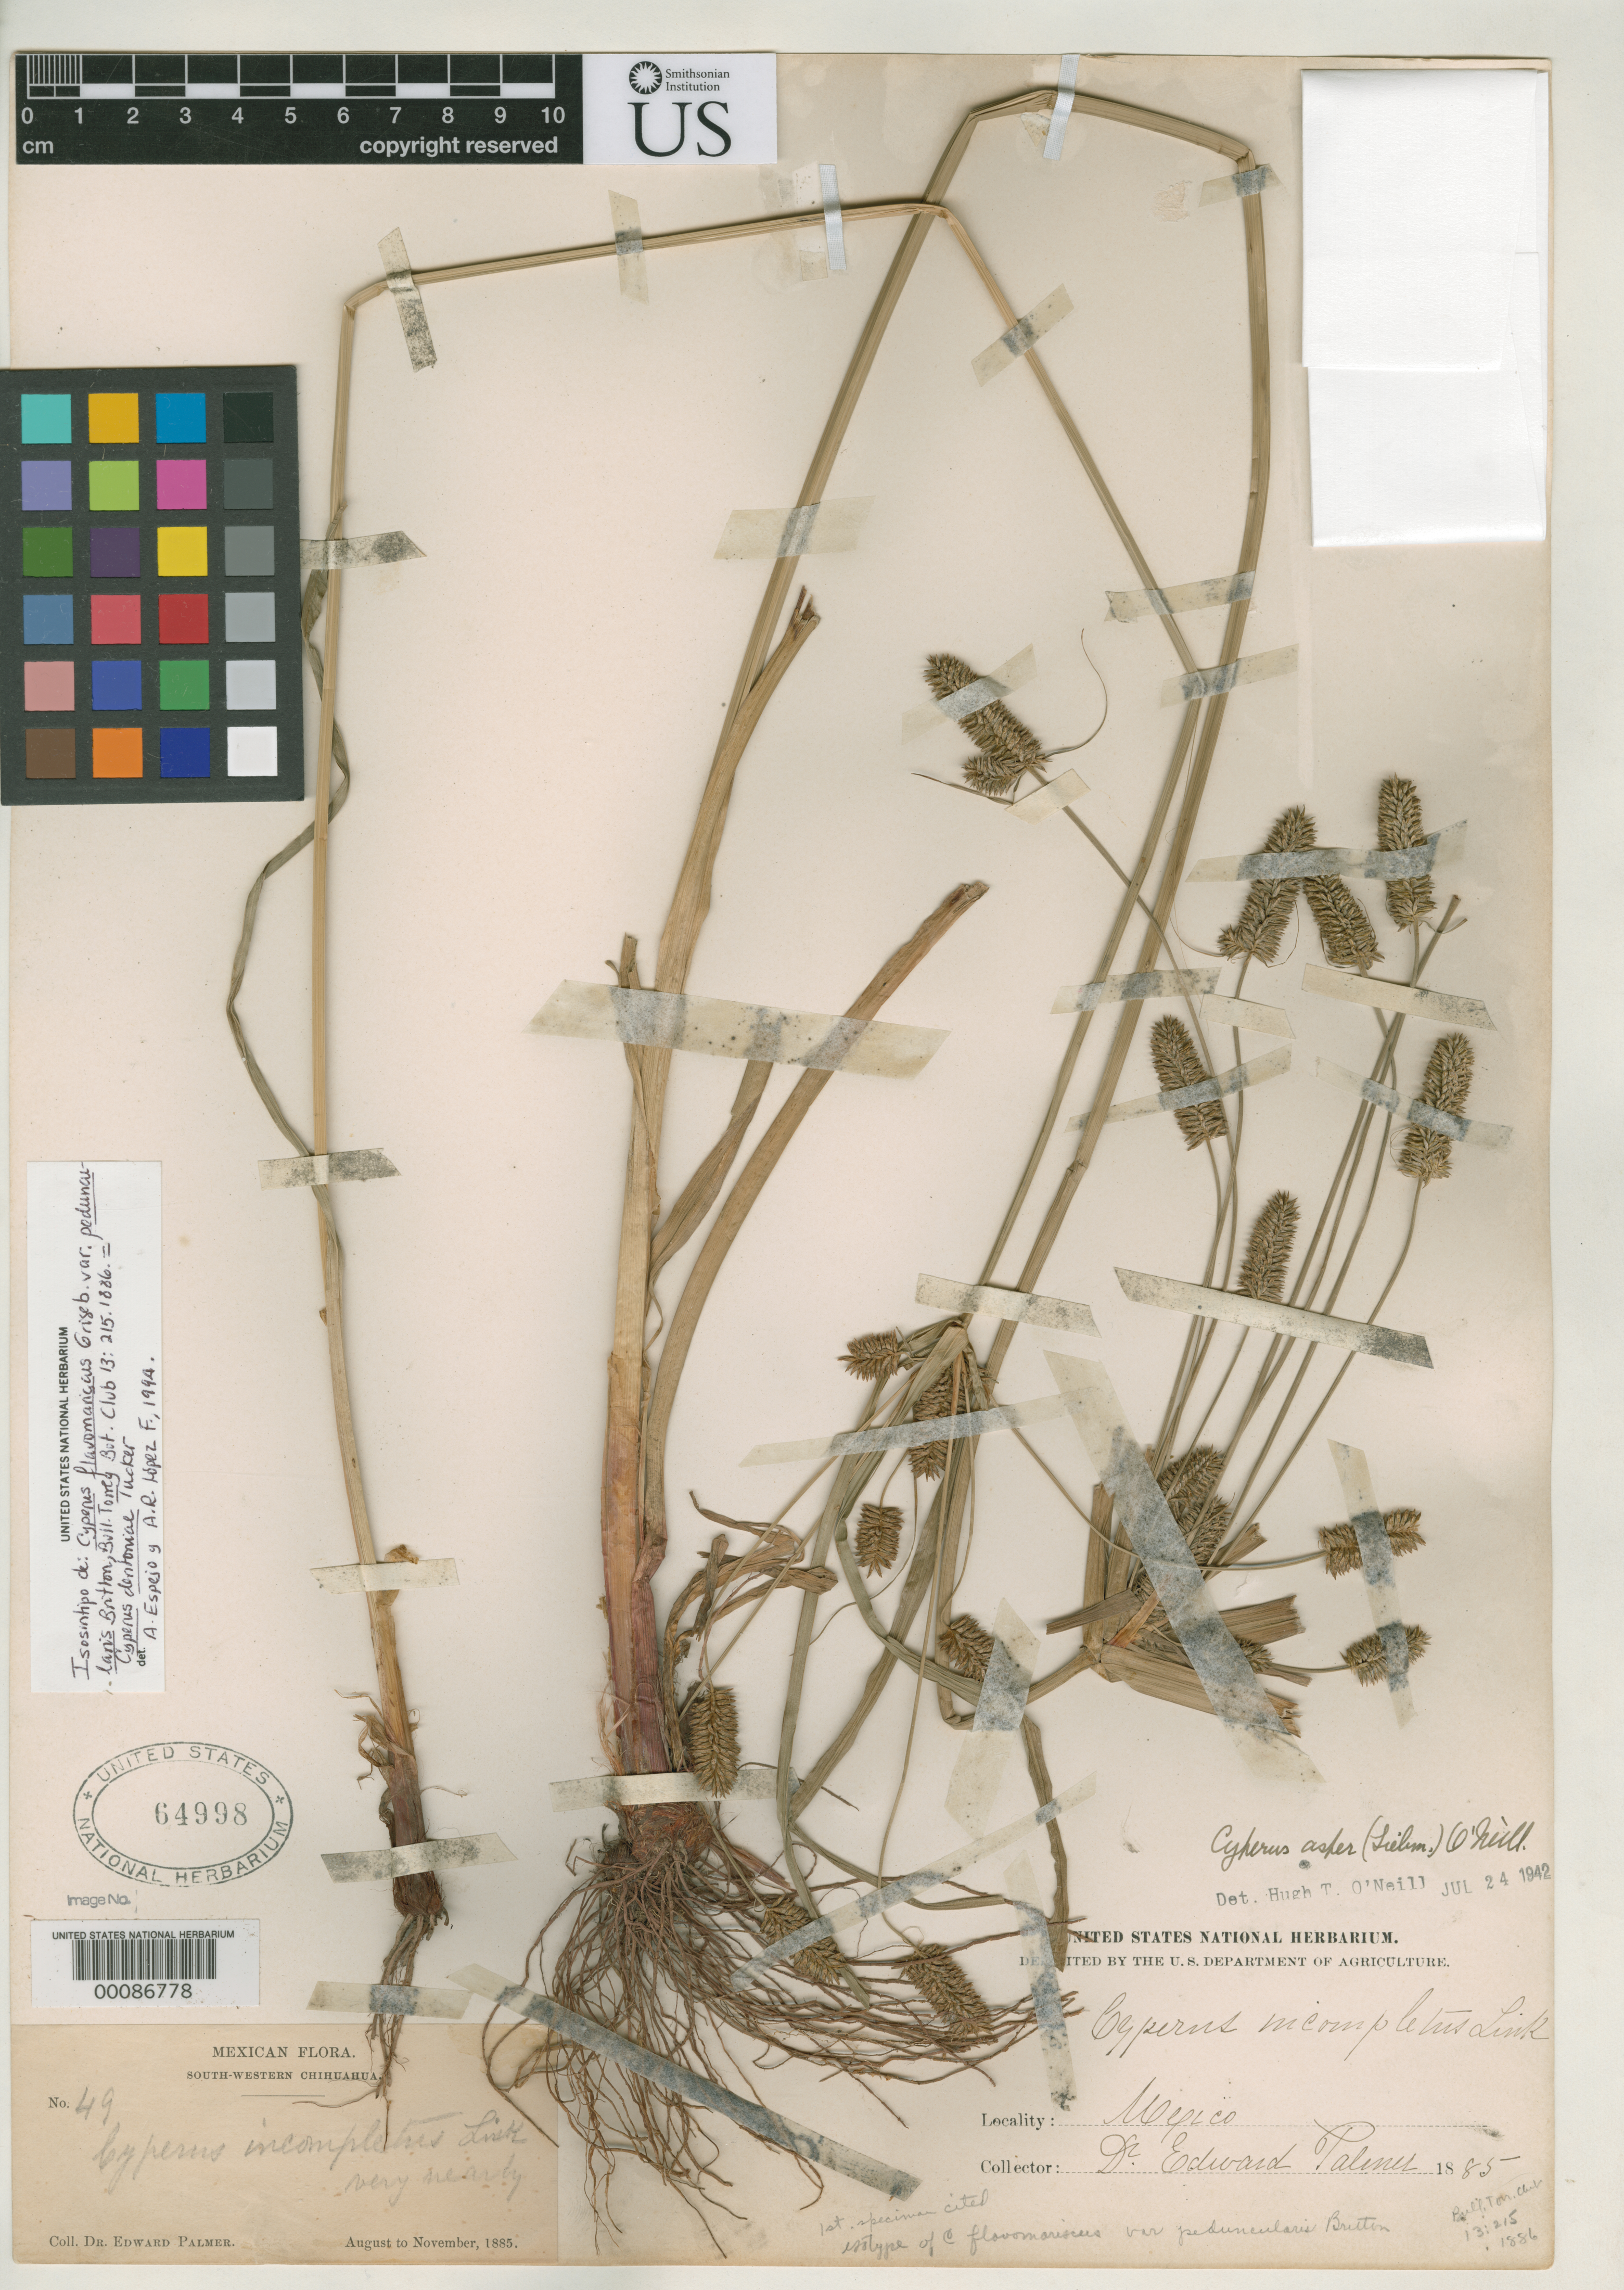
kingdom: Plantae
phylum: Tracheophyta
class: Liliopsida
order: Poales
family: Cyperaceae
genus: Cyperus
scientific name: Cyperus flavomariscus var. peduncularis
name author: Britton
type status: Isosyntype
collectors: E. Palmer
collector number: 49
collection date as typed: Aug 1885 and -- Nov 1885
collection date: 1885-08,1885-11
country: Mexico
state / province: Chihuahua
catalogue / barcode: US 64998